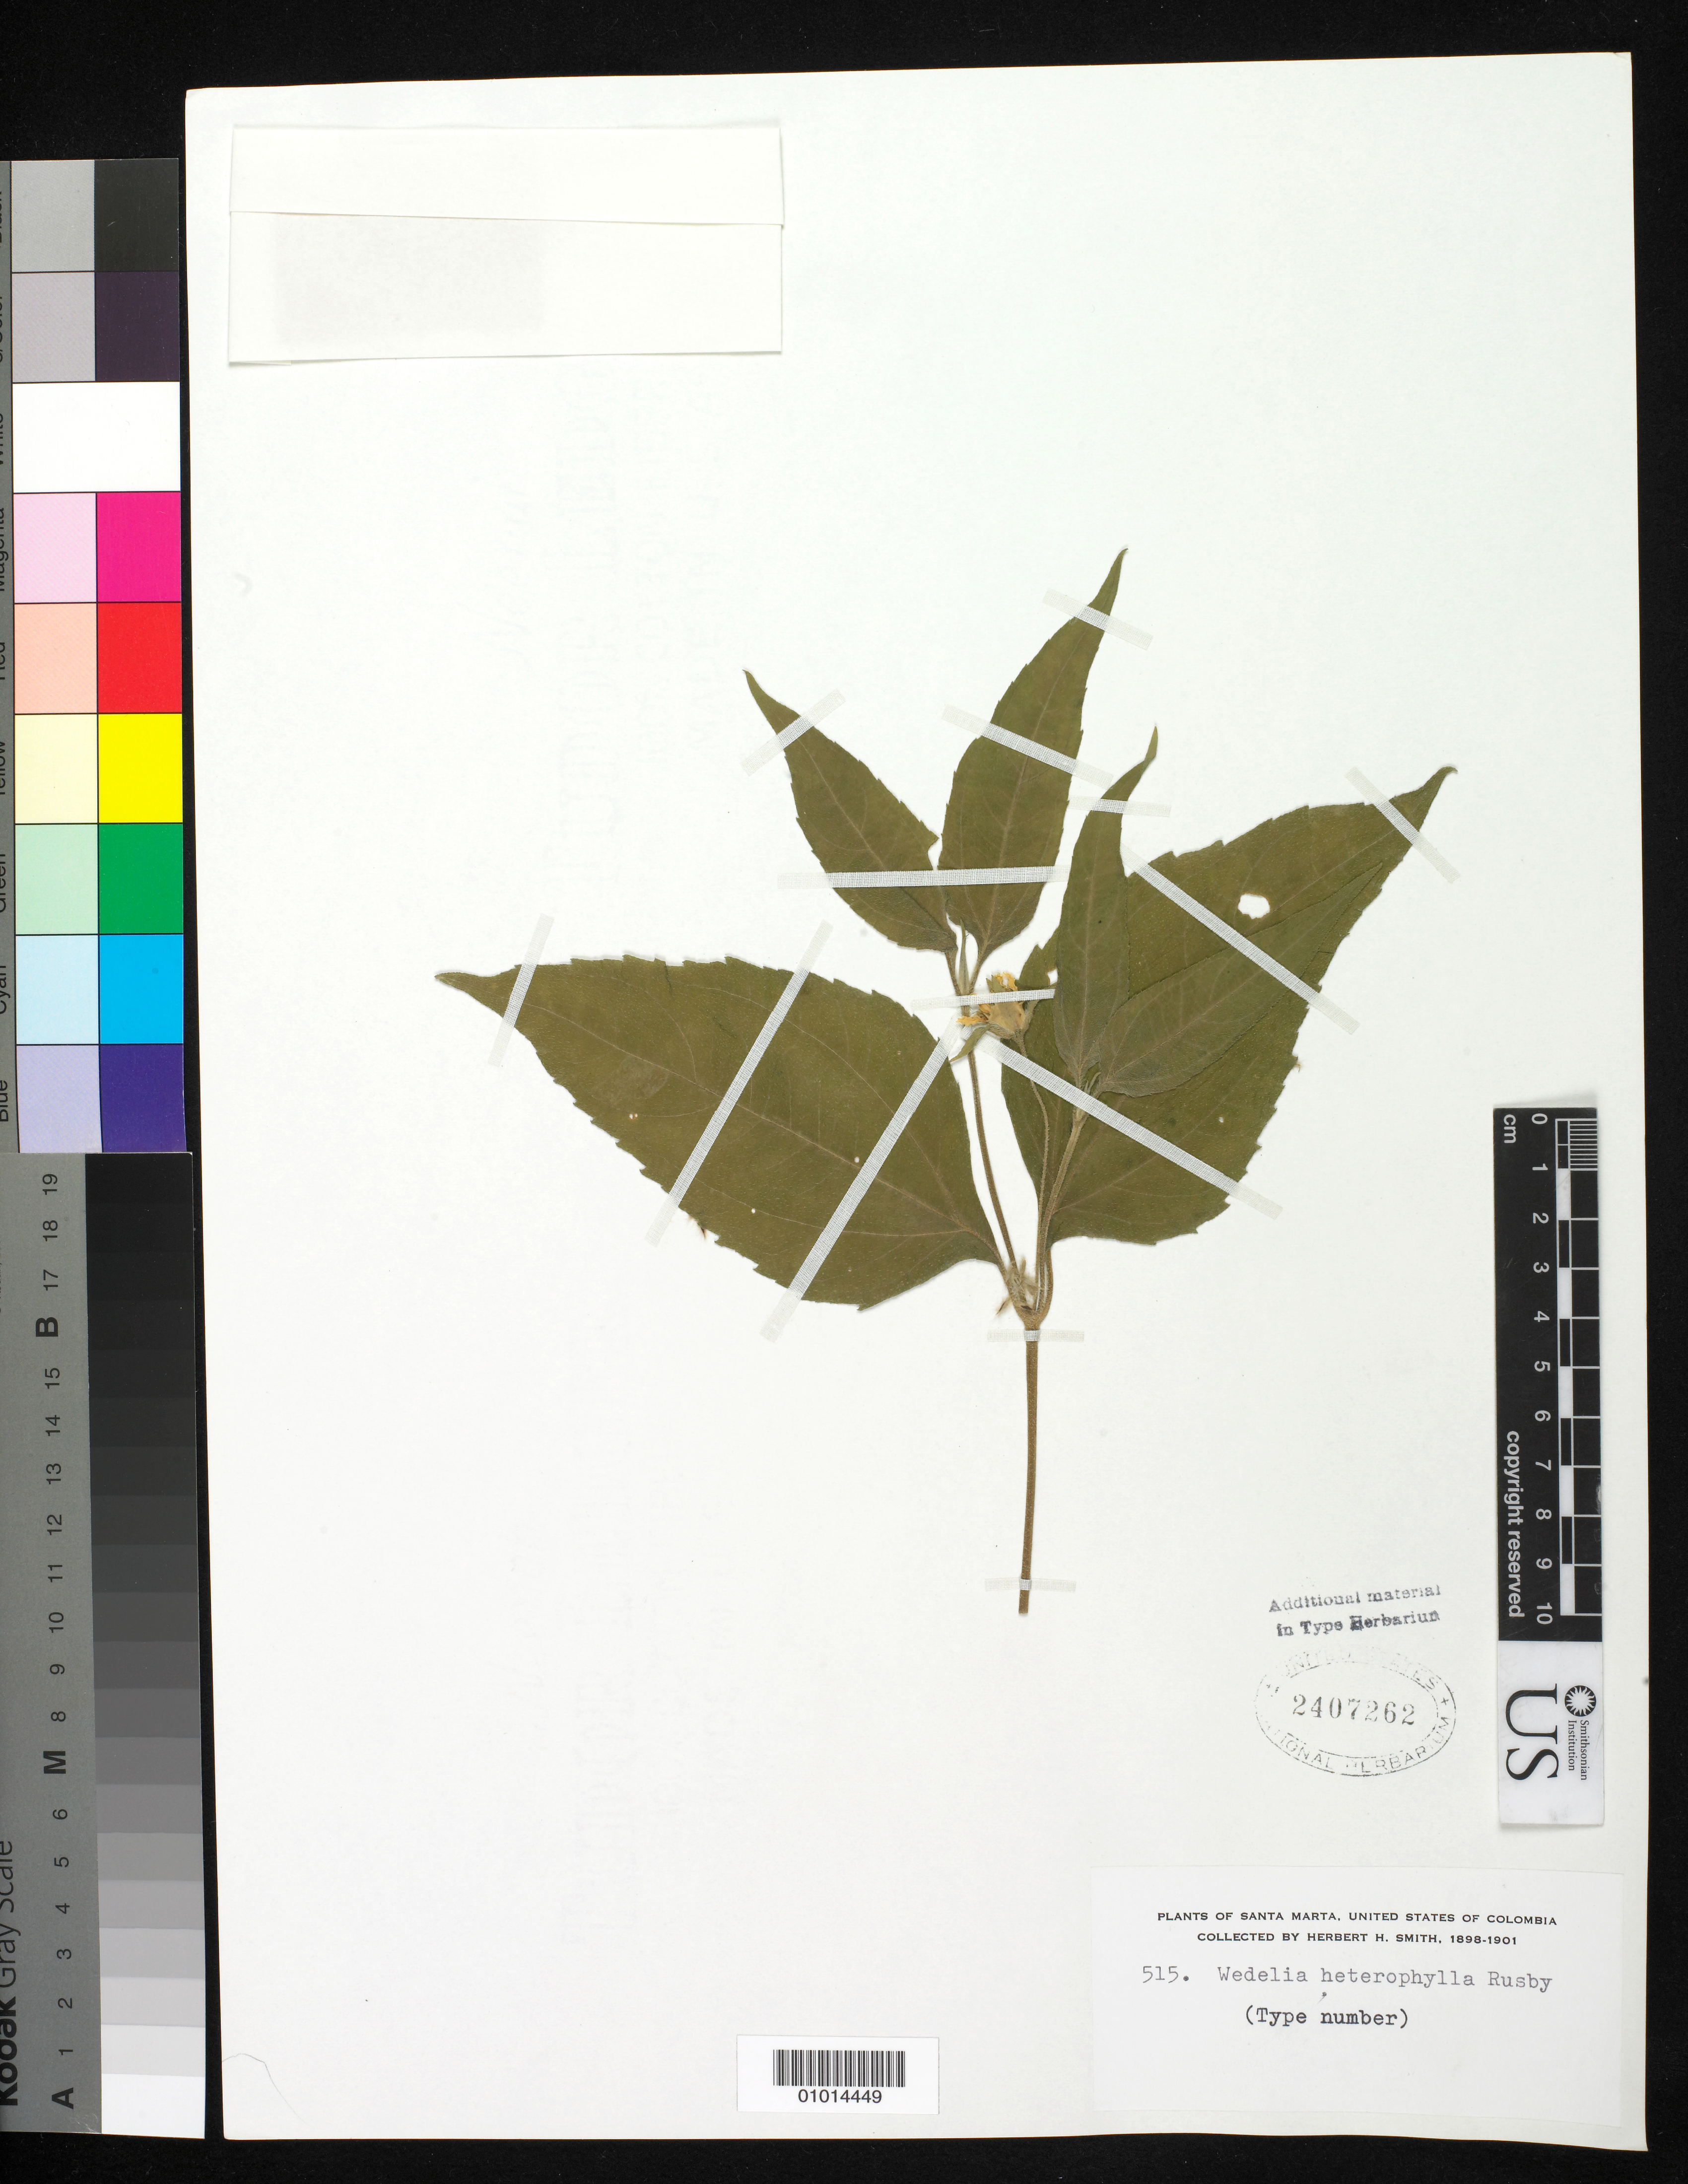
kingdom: Plantae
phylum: Tracheophyta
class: Magnoliopsida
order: Asterales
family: Asteraceae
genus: Wedelia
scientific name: Wedelia heterophylla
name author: Rusby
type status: Type Collection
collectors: Herbert H. Smith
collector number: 515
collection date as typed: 1898 to -- --- 1901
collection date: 1898/1901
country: Colombia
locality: Santa Marta.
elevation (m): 2134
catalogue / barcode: US 2407262